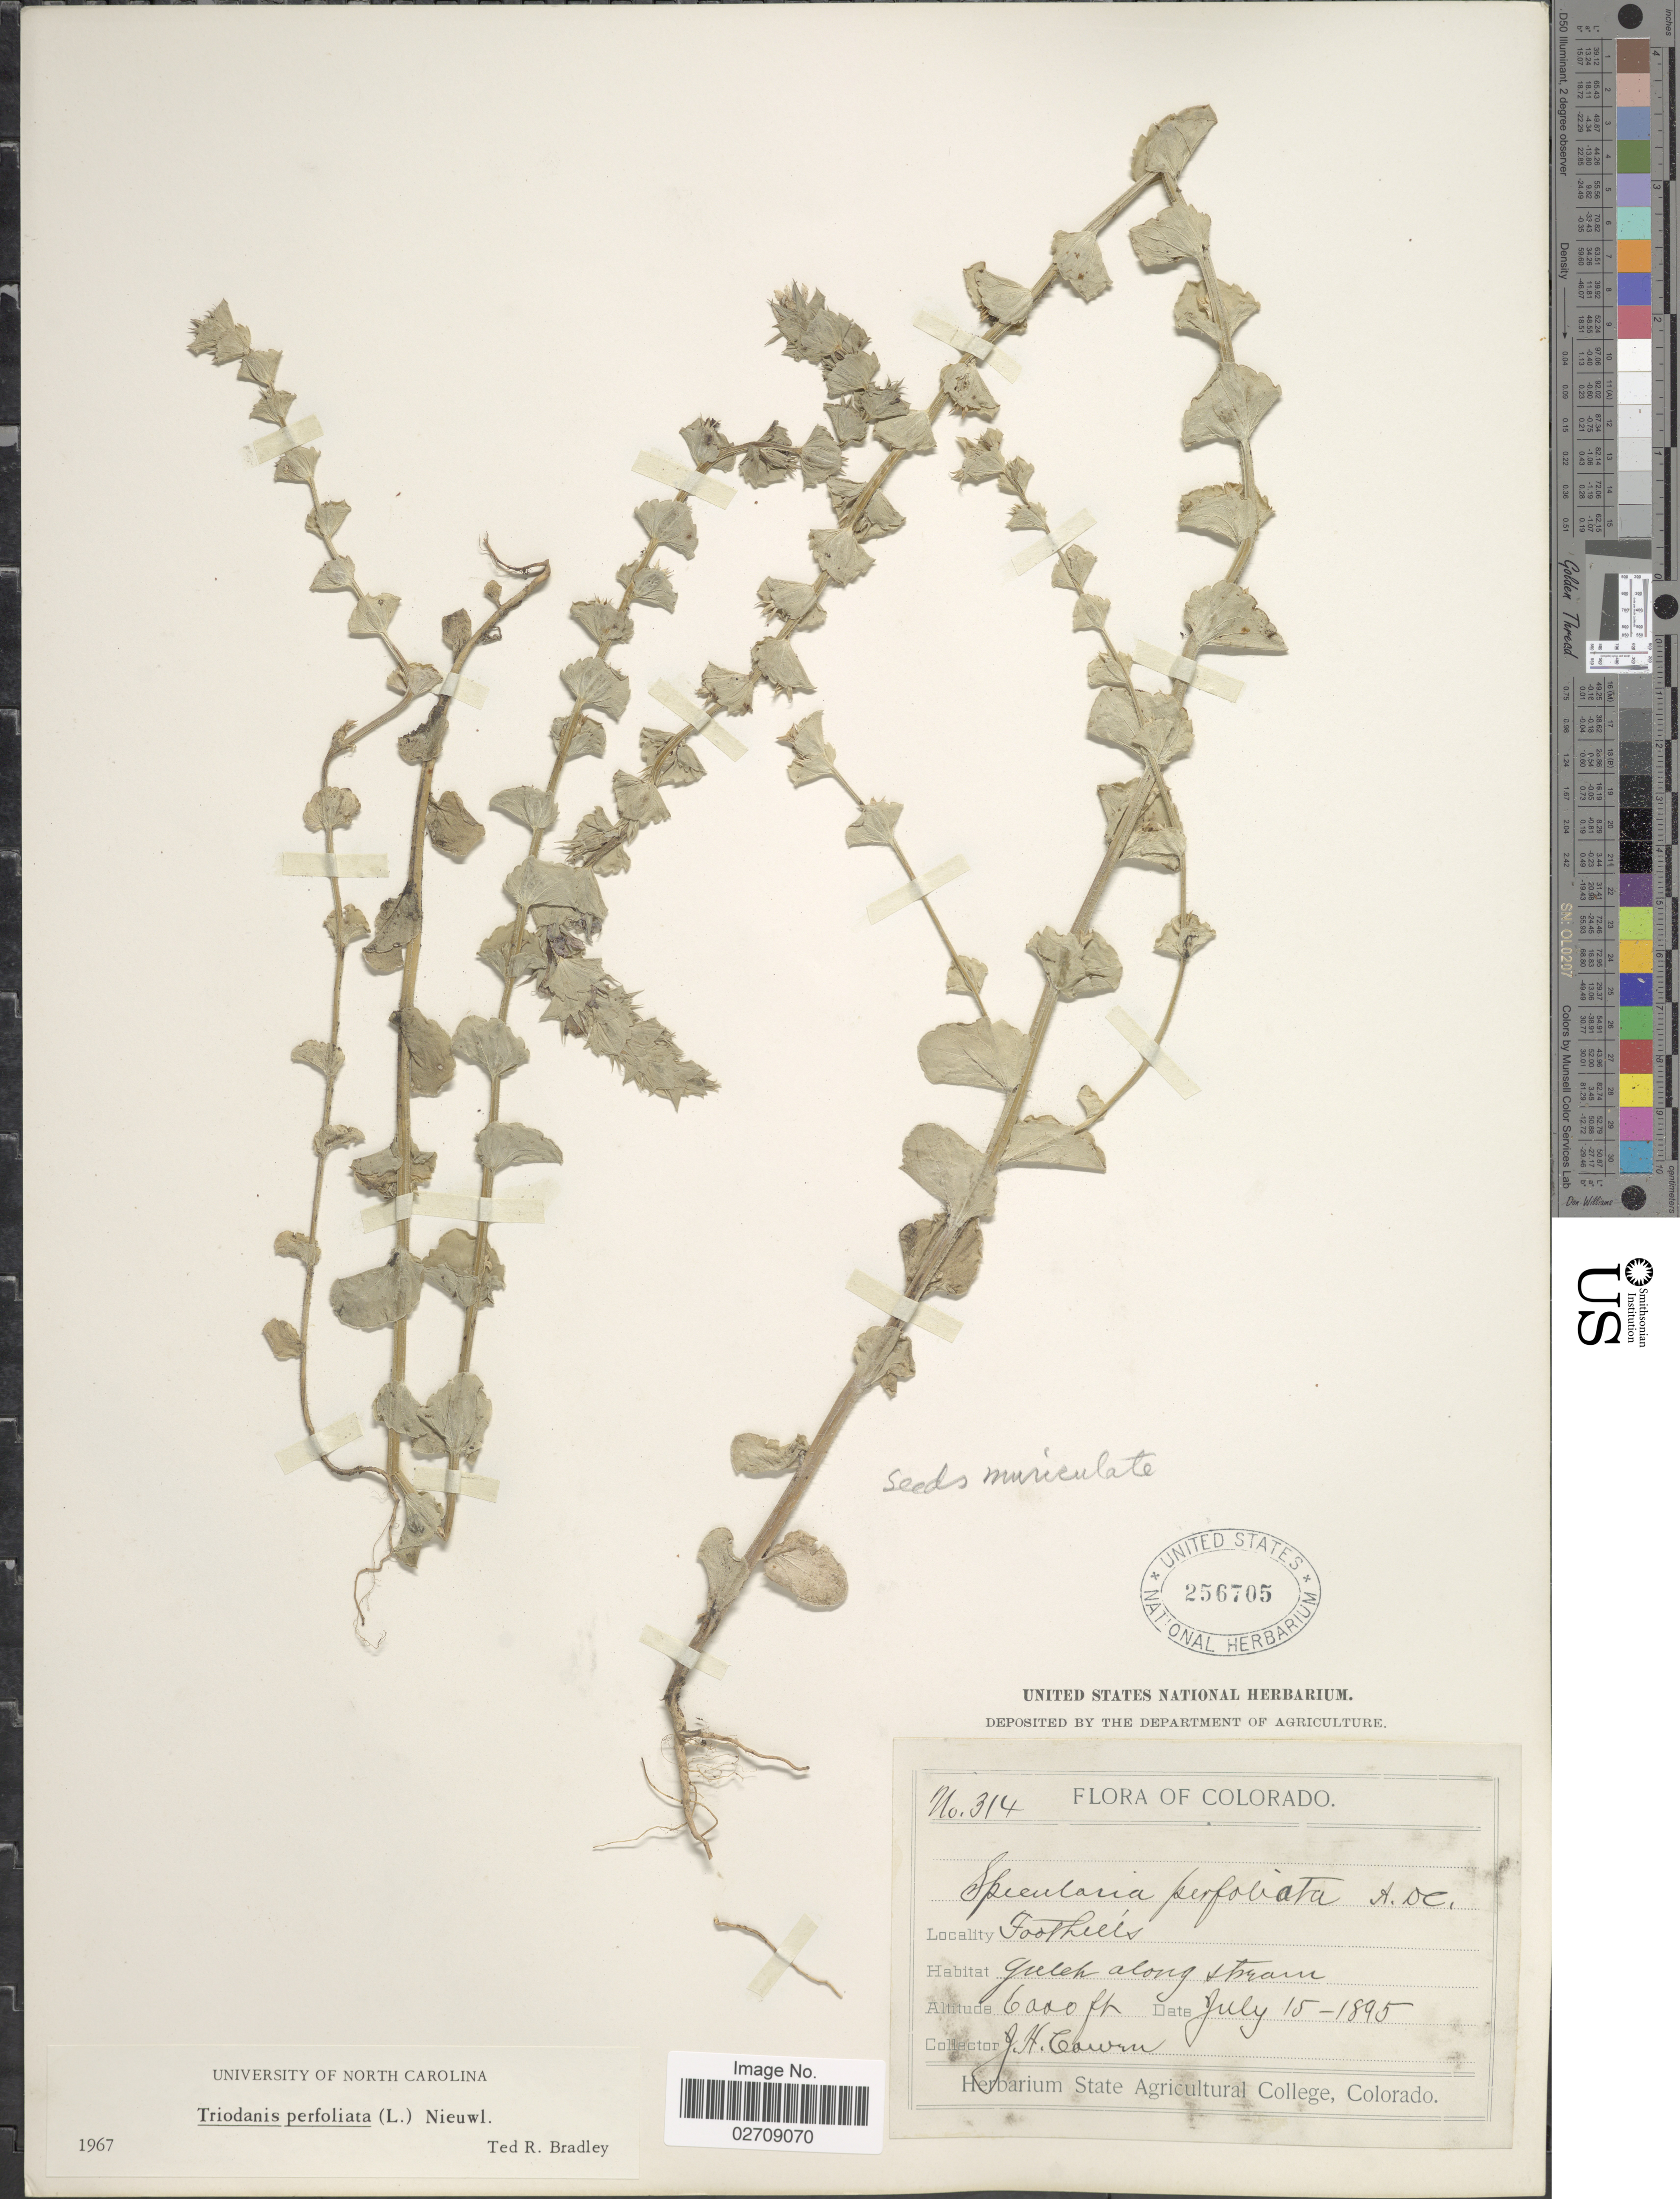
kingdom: Plantae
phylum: Tracheophyta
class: Magnoliopsida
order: Asterales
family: Campanulaceae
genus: Triodanis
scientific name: Triodanis perfoliata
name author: (L.) Nieuwl.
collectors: J. H. Cowan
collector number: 314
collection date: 1895-07-15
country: United States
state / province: Colorado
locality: Foothills.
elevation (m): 1829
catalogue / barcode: US 256705